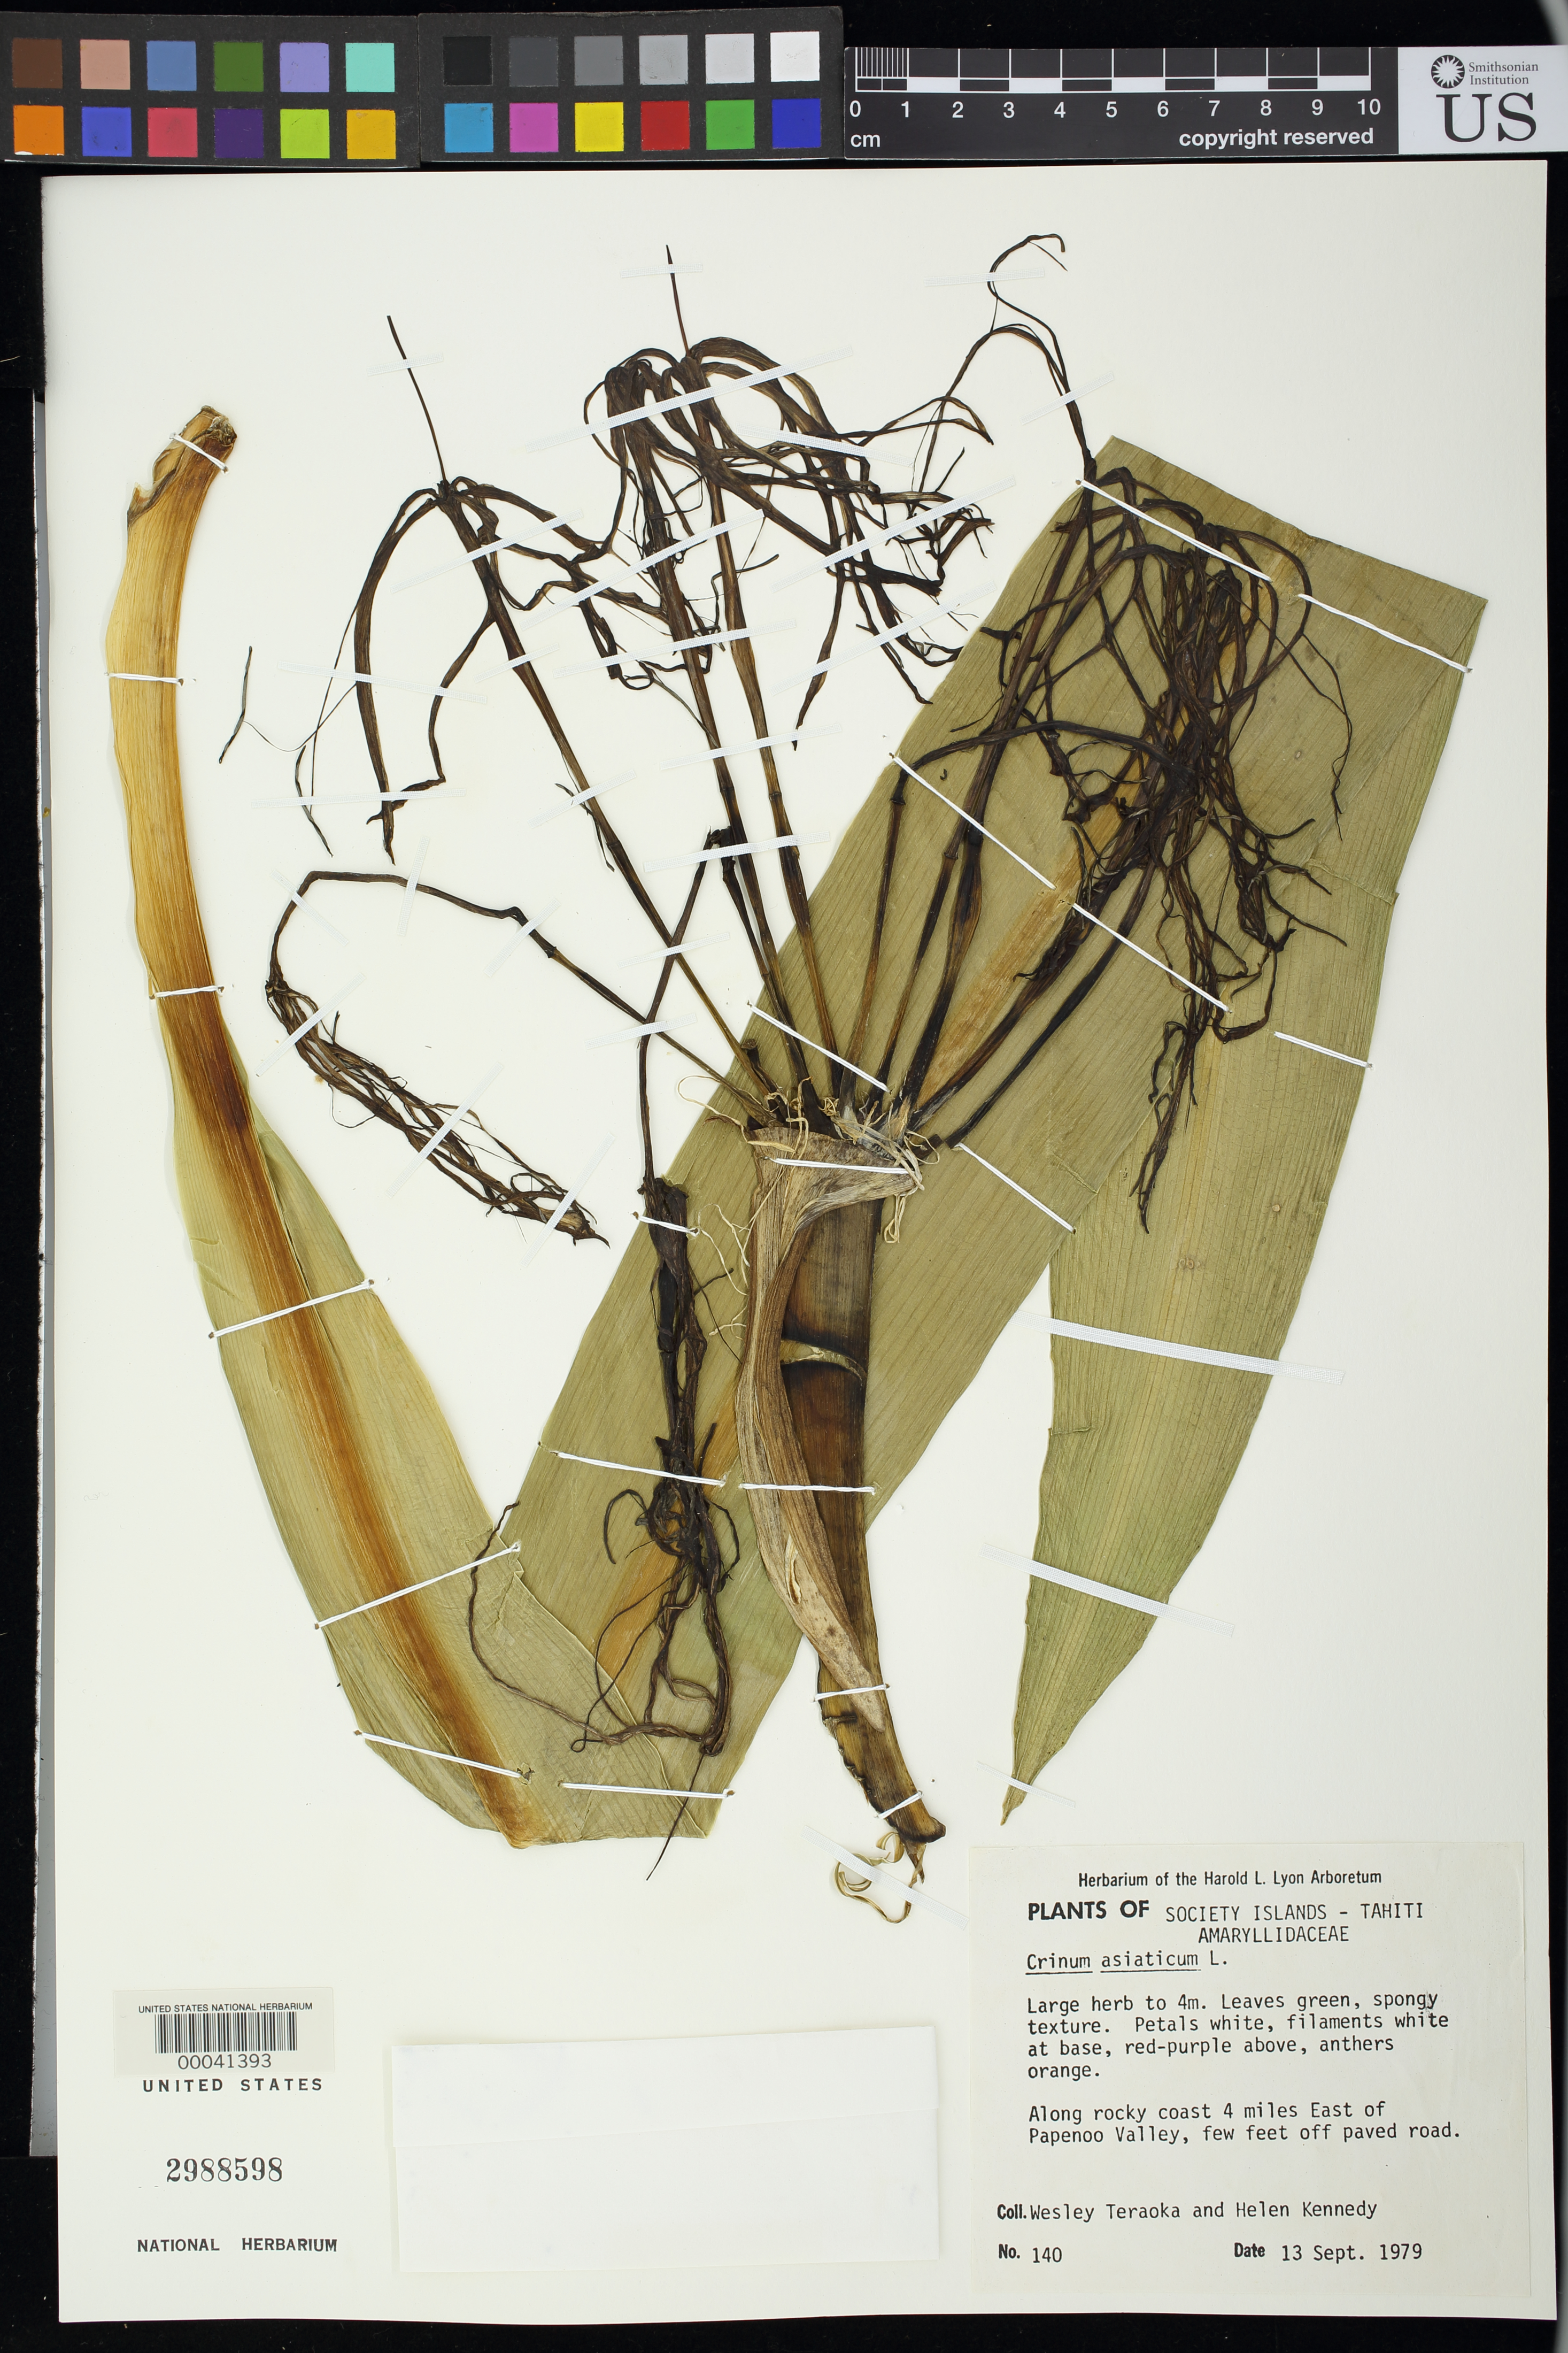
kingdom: Plantae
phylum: Tracheophyta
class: Liliopsida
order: Asparagales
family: Amaryllidaceae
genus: Crinum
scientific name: Crinum asiaticum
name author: L.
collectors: W. Teraoka & H. Kennedy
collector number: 140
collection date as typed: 13 Sep 1979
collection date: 1979-09-13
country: French Polynesia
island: Tahiti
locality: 4 mi. e of papenoo valley [Society Is.]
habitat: Rocky coast along road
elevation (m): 3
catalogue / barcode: US 2988598